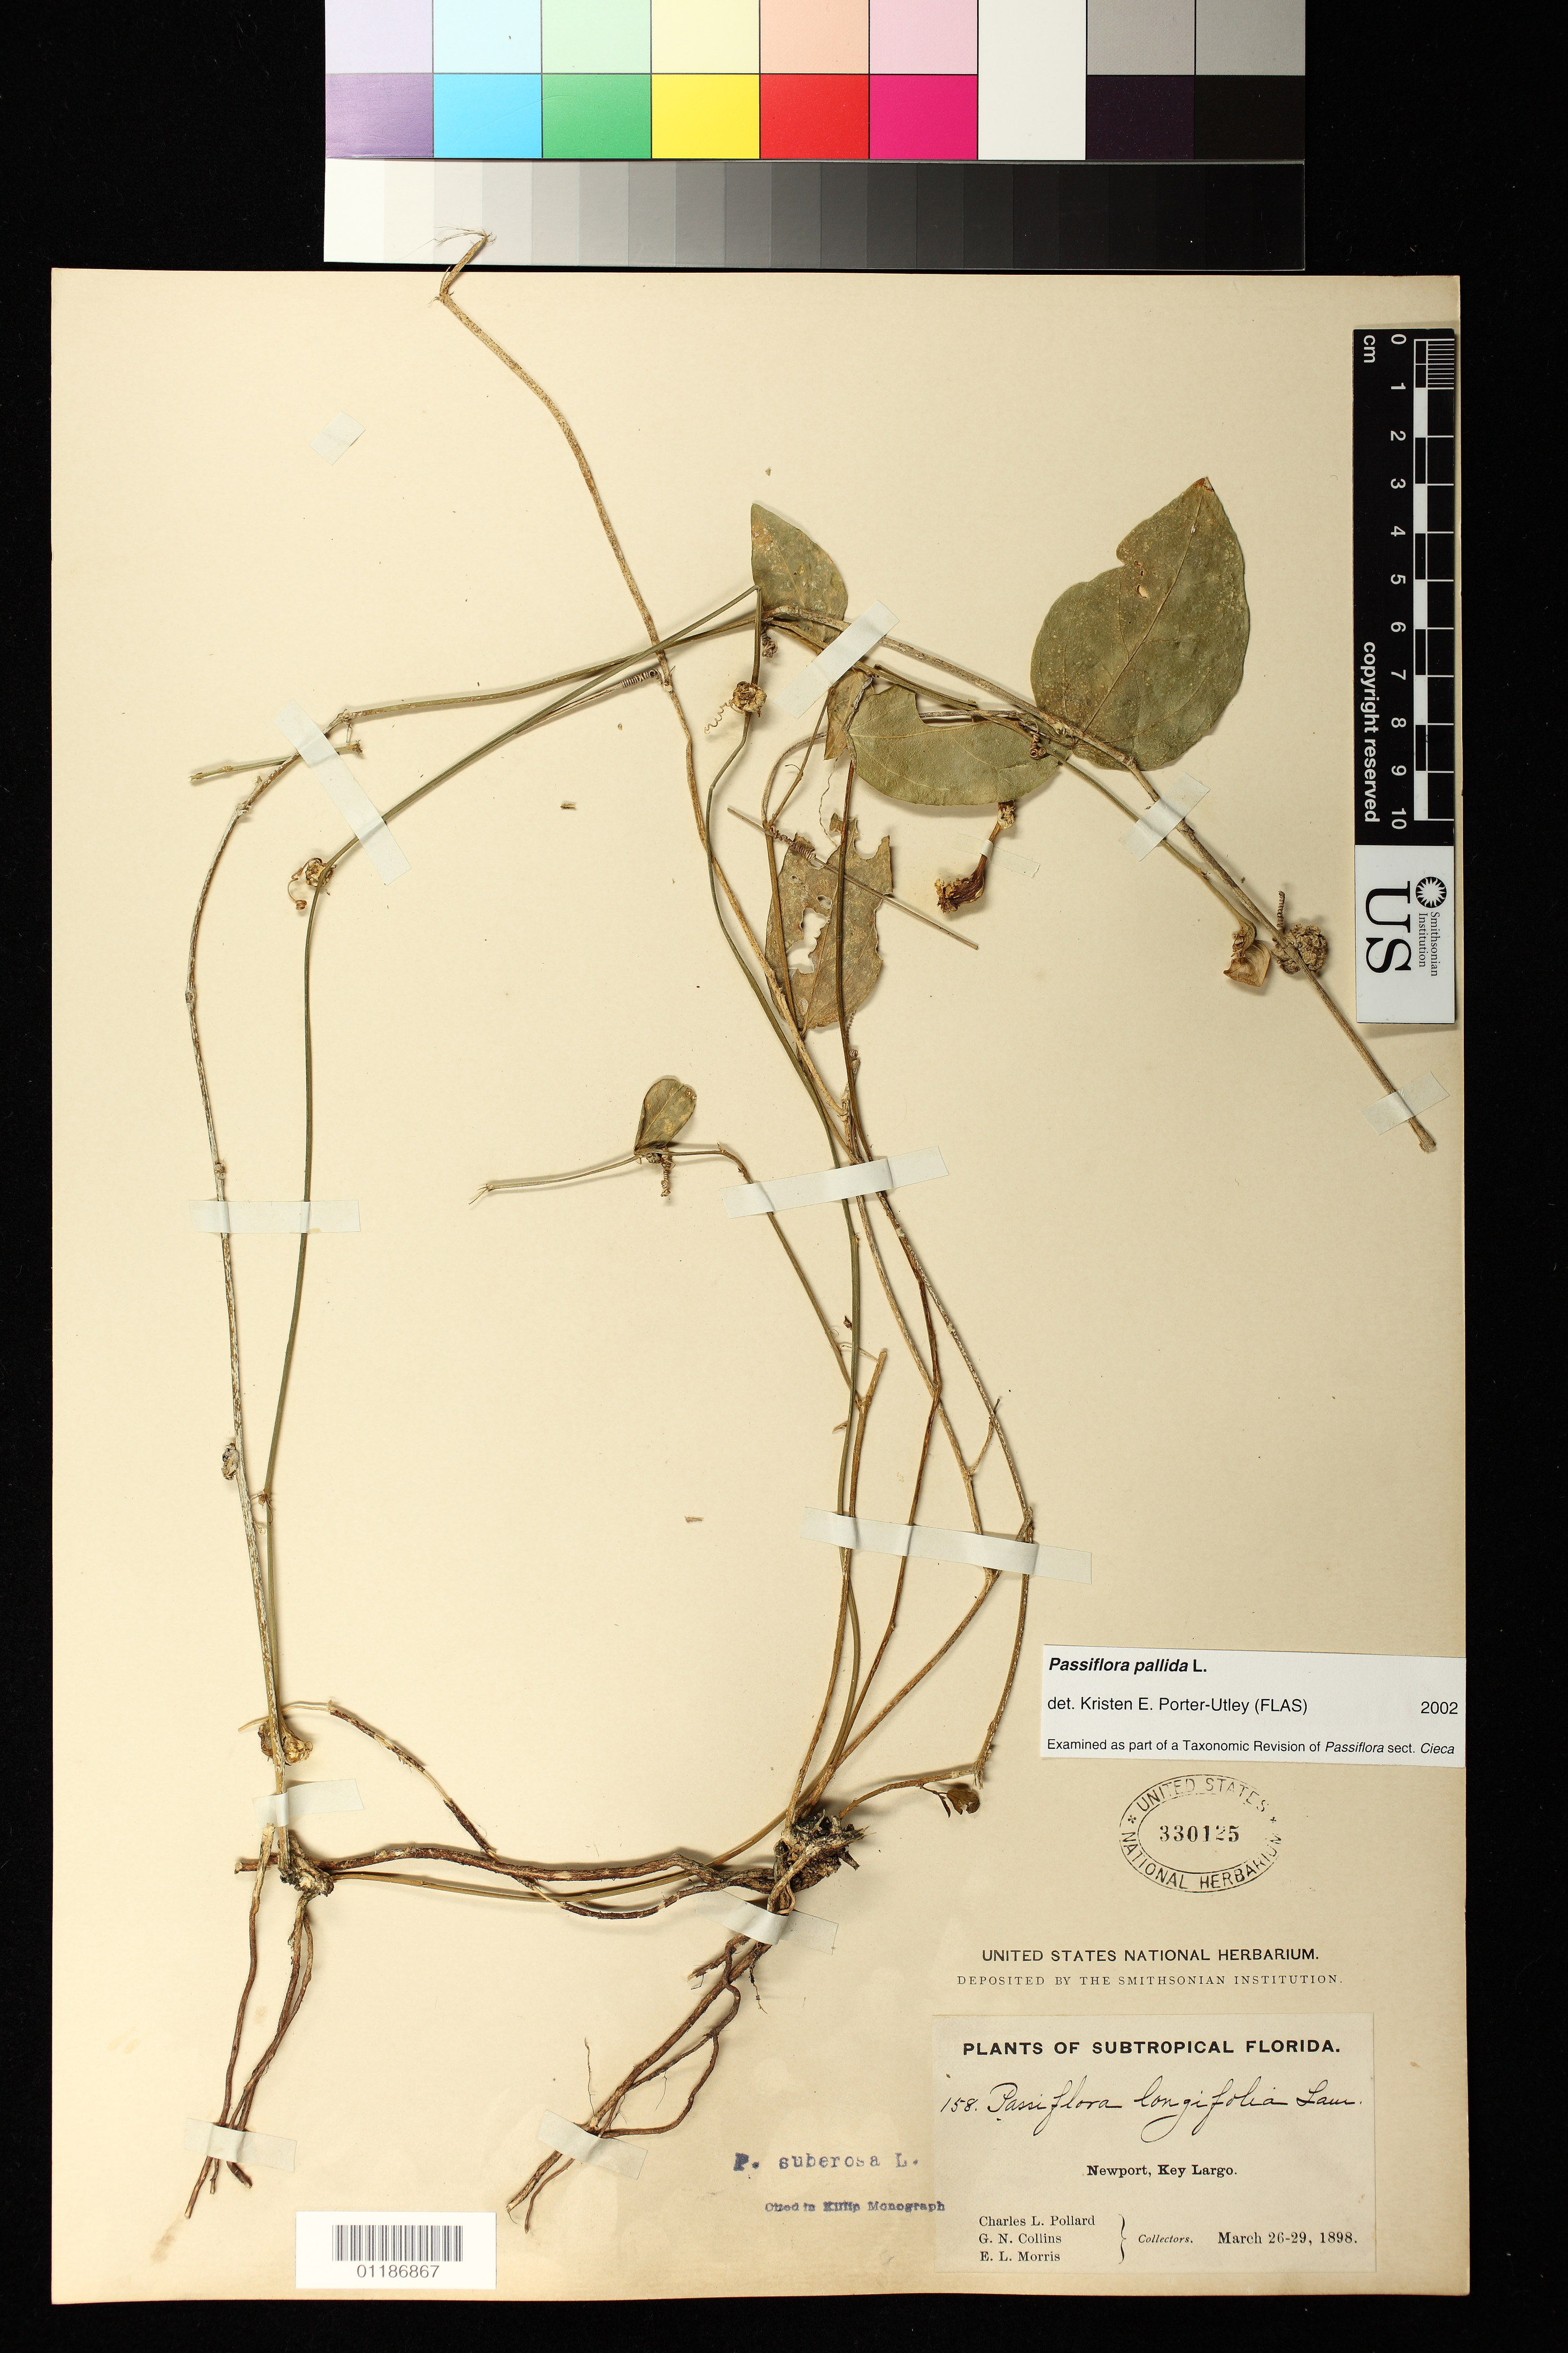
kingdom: Plantae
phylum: Tracheophyta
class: Magnoliopsida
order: Malpighiales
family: Passifloraceae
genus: Passiflora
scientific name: Passiflora pallida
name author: L.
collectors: C. L. Pollard, G. N. Collins & E. L. Morris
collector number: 158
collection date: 1898-03-26/1898-03-29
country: United States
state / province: Florida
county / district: Monroe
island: Key Largo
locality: Newport, Key Largo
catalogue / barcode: US 330125